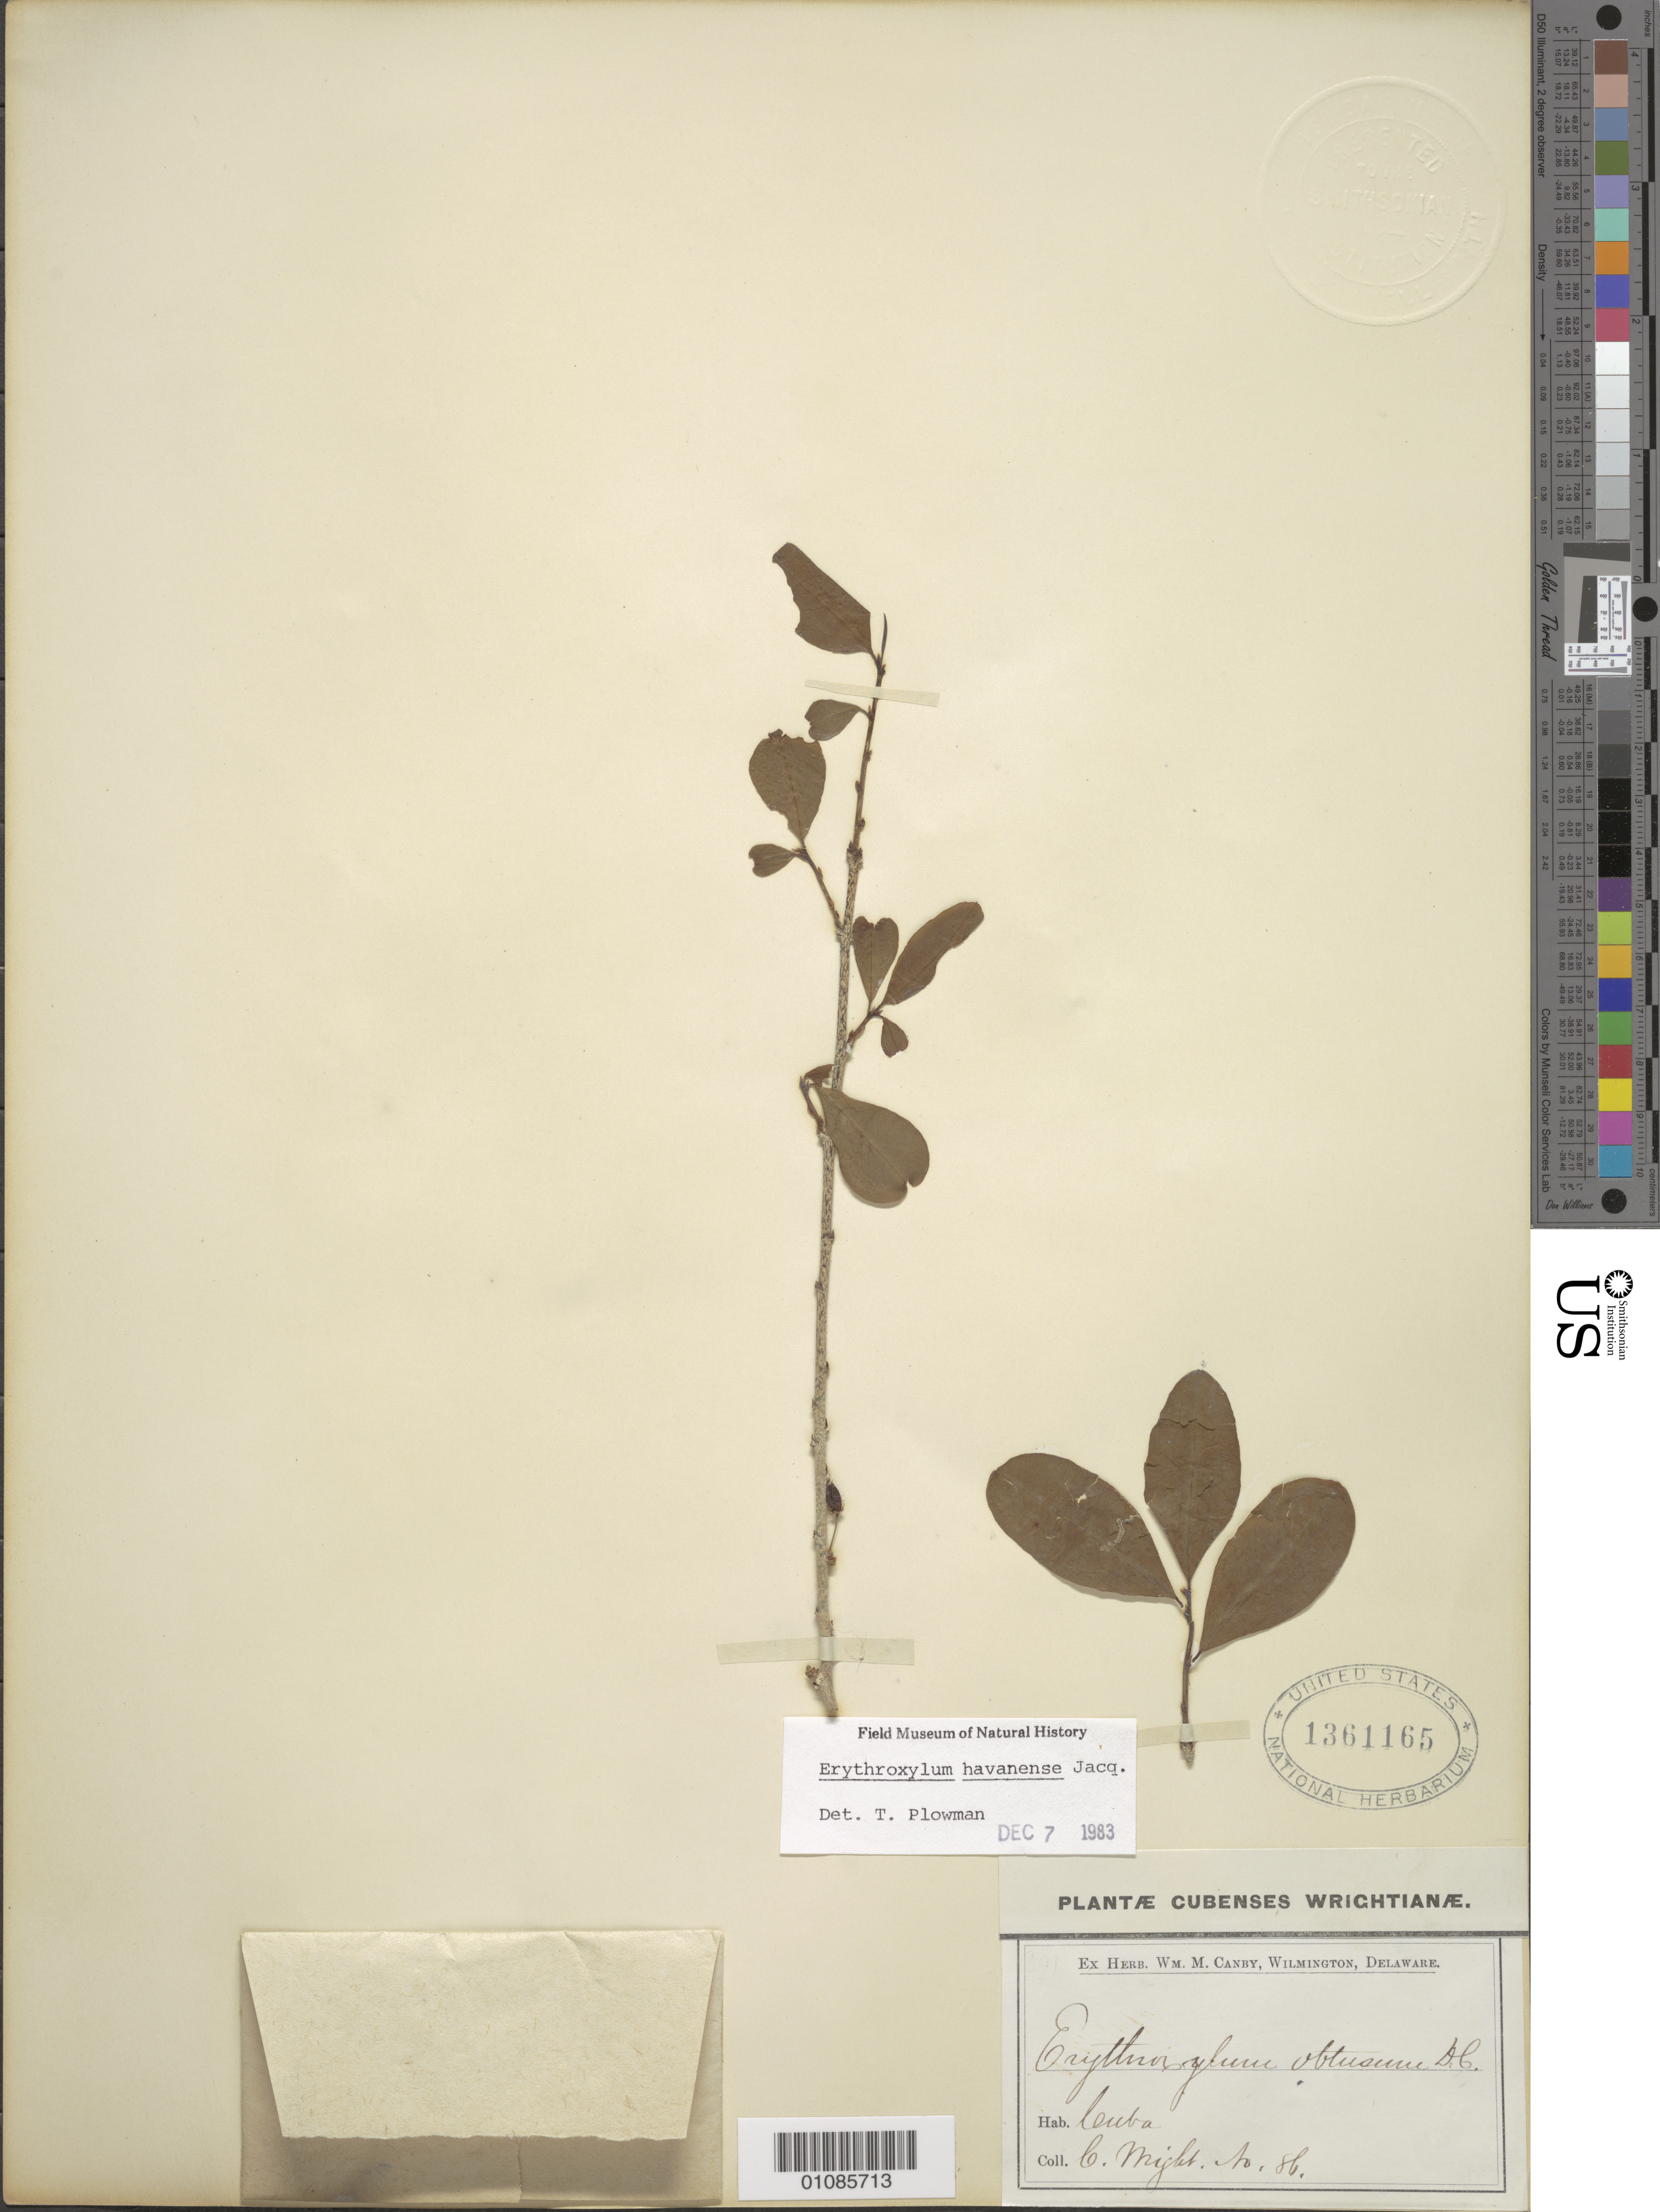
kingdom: Plantae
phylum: Tracheophyta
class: Magnoliopsida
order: Malpighiales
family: Erythroxylaceae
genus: Erythroxylum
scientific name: Erythroxylum havanense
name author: Jacq.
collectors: C. Wright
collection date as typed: Transcribed d/m/y: /10/86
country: Cuba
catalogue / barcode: US 1361165